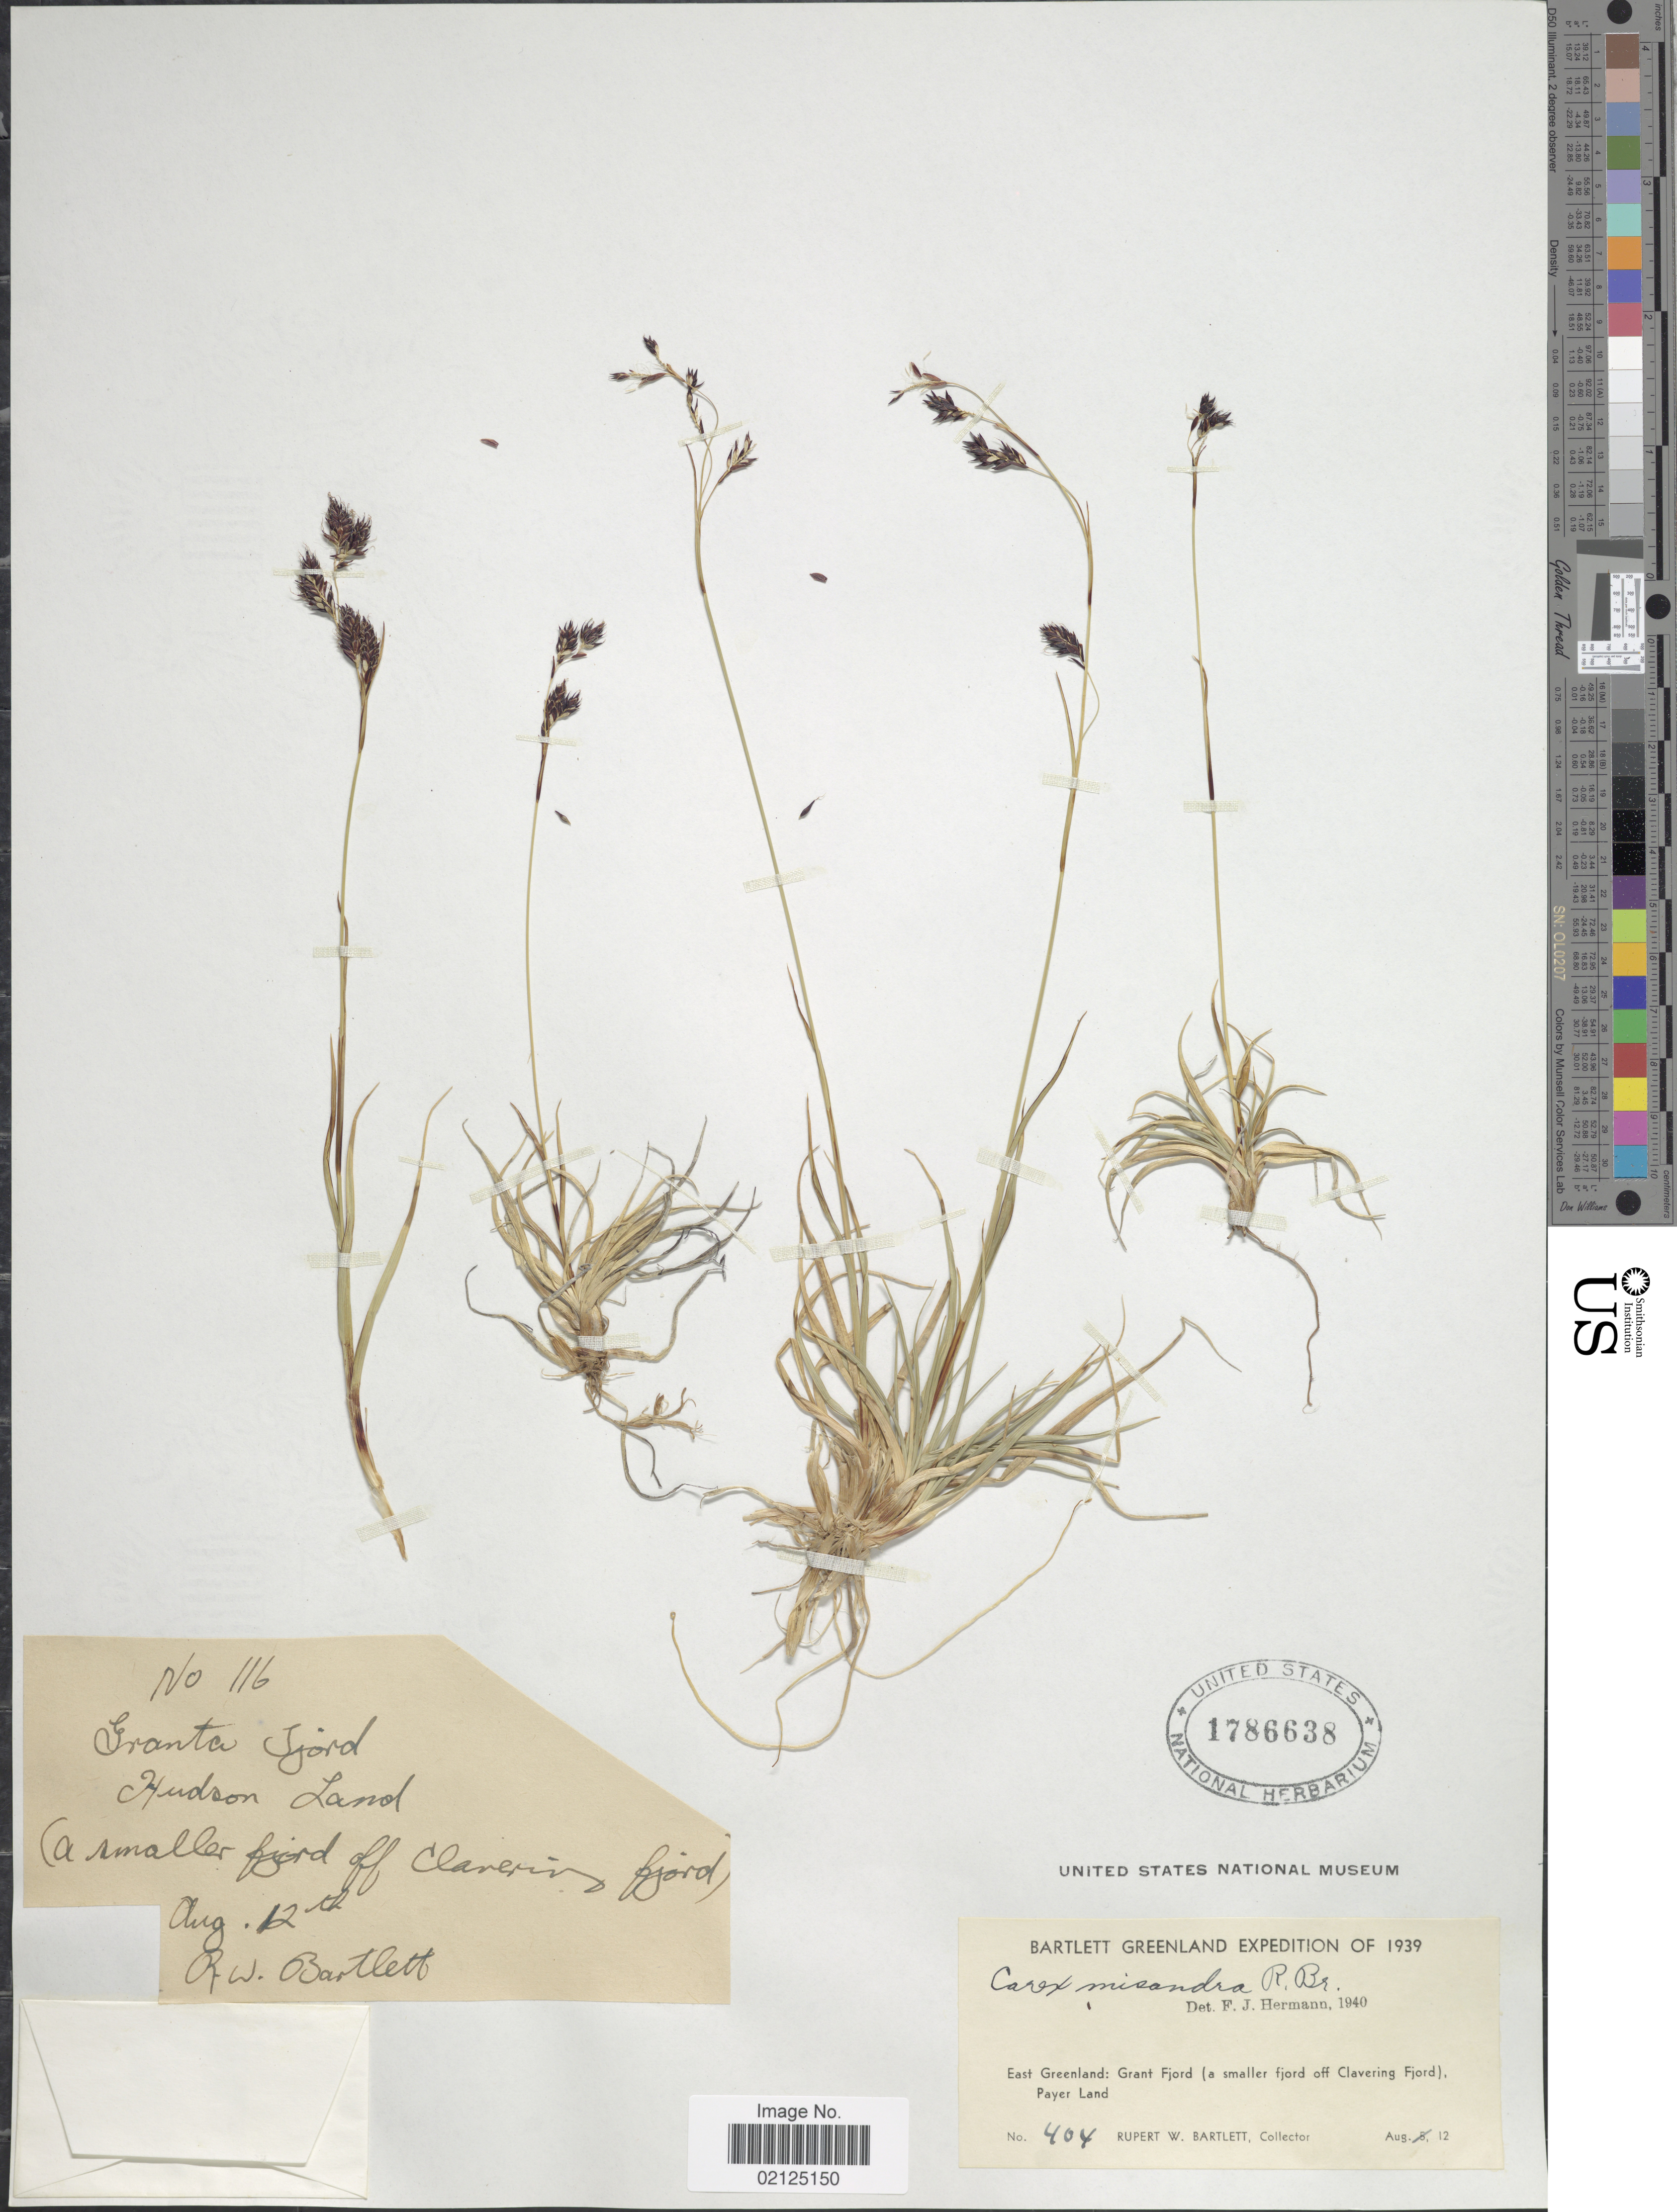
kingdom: Plantae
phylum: Tracheophyta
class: Liliopsida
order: Poales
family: Cyperaceae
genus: Carex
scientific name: Carex fuliginosa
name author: Schkuhr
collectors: R. W. Bartlett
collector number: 404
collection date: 1939-08-12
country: Greenland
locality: East Greenland: Grant Fjord ( a smaller fjord off Calvering Fjord), Payer Land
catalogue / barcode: US 1786638